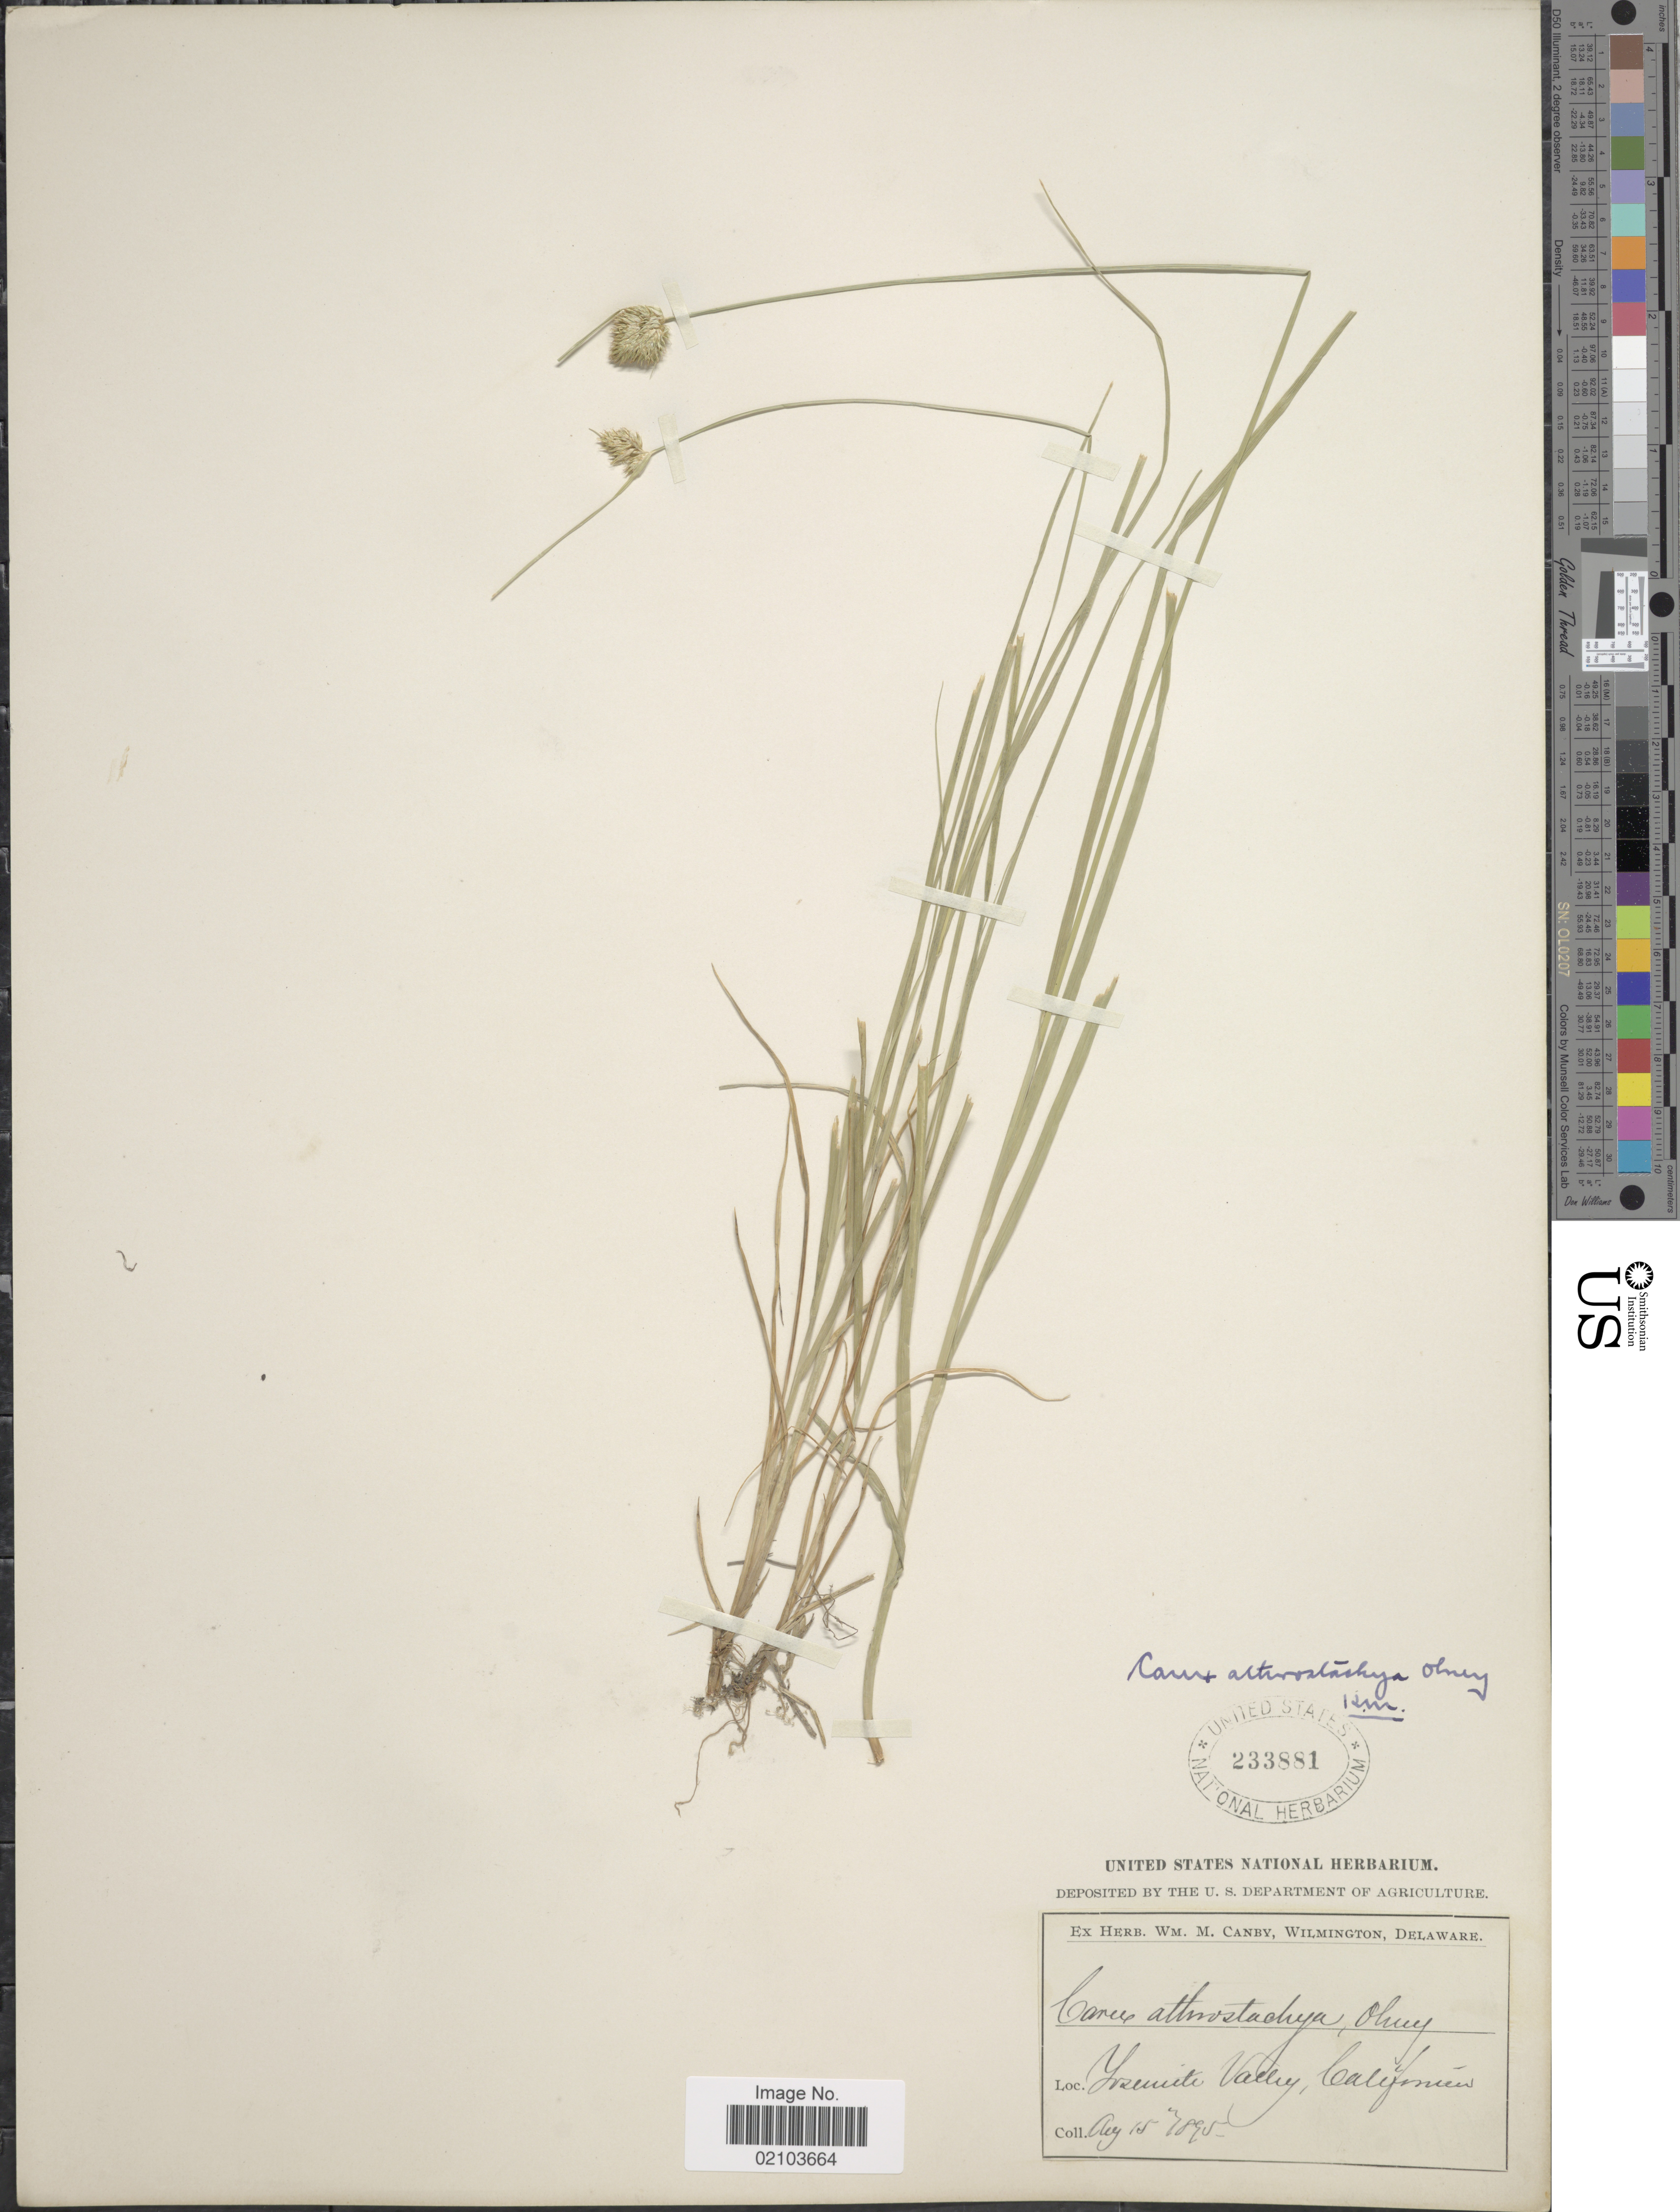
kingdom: Plantae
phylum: Tracheophyta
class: Liliopsida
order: Poales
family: Cyperaceae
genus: Carex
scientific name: Carex athrostachya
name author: Olney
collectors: ex herb. W.M. Canby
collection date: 1895-08-15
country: United States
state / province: California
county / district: Mariposa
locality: Yosemite Valley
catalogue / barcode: US 233881